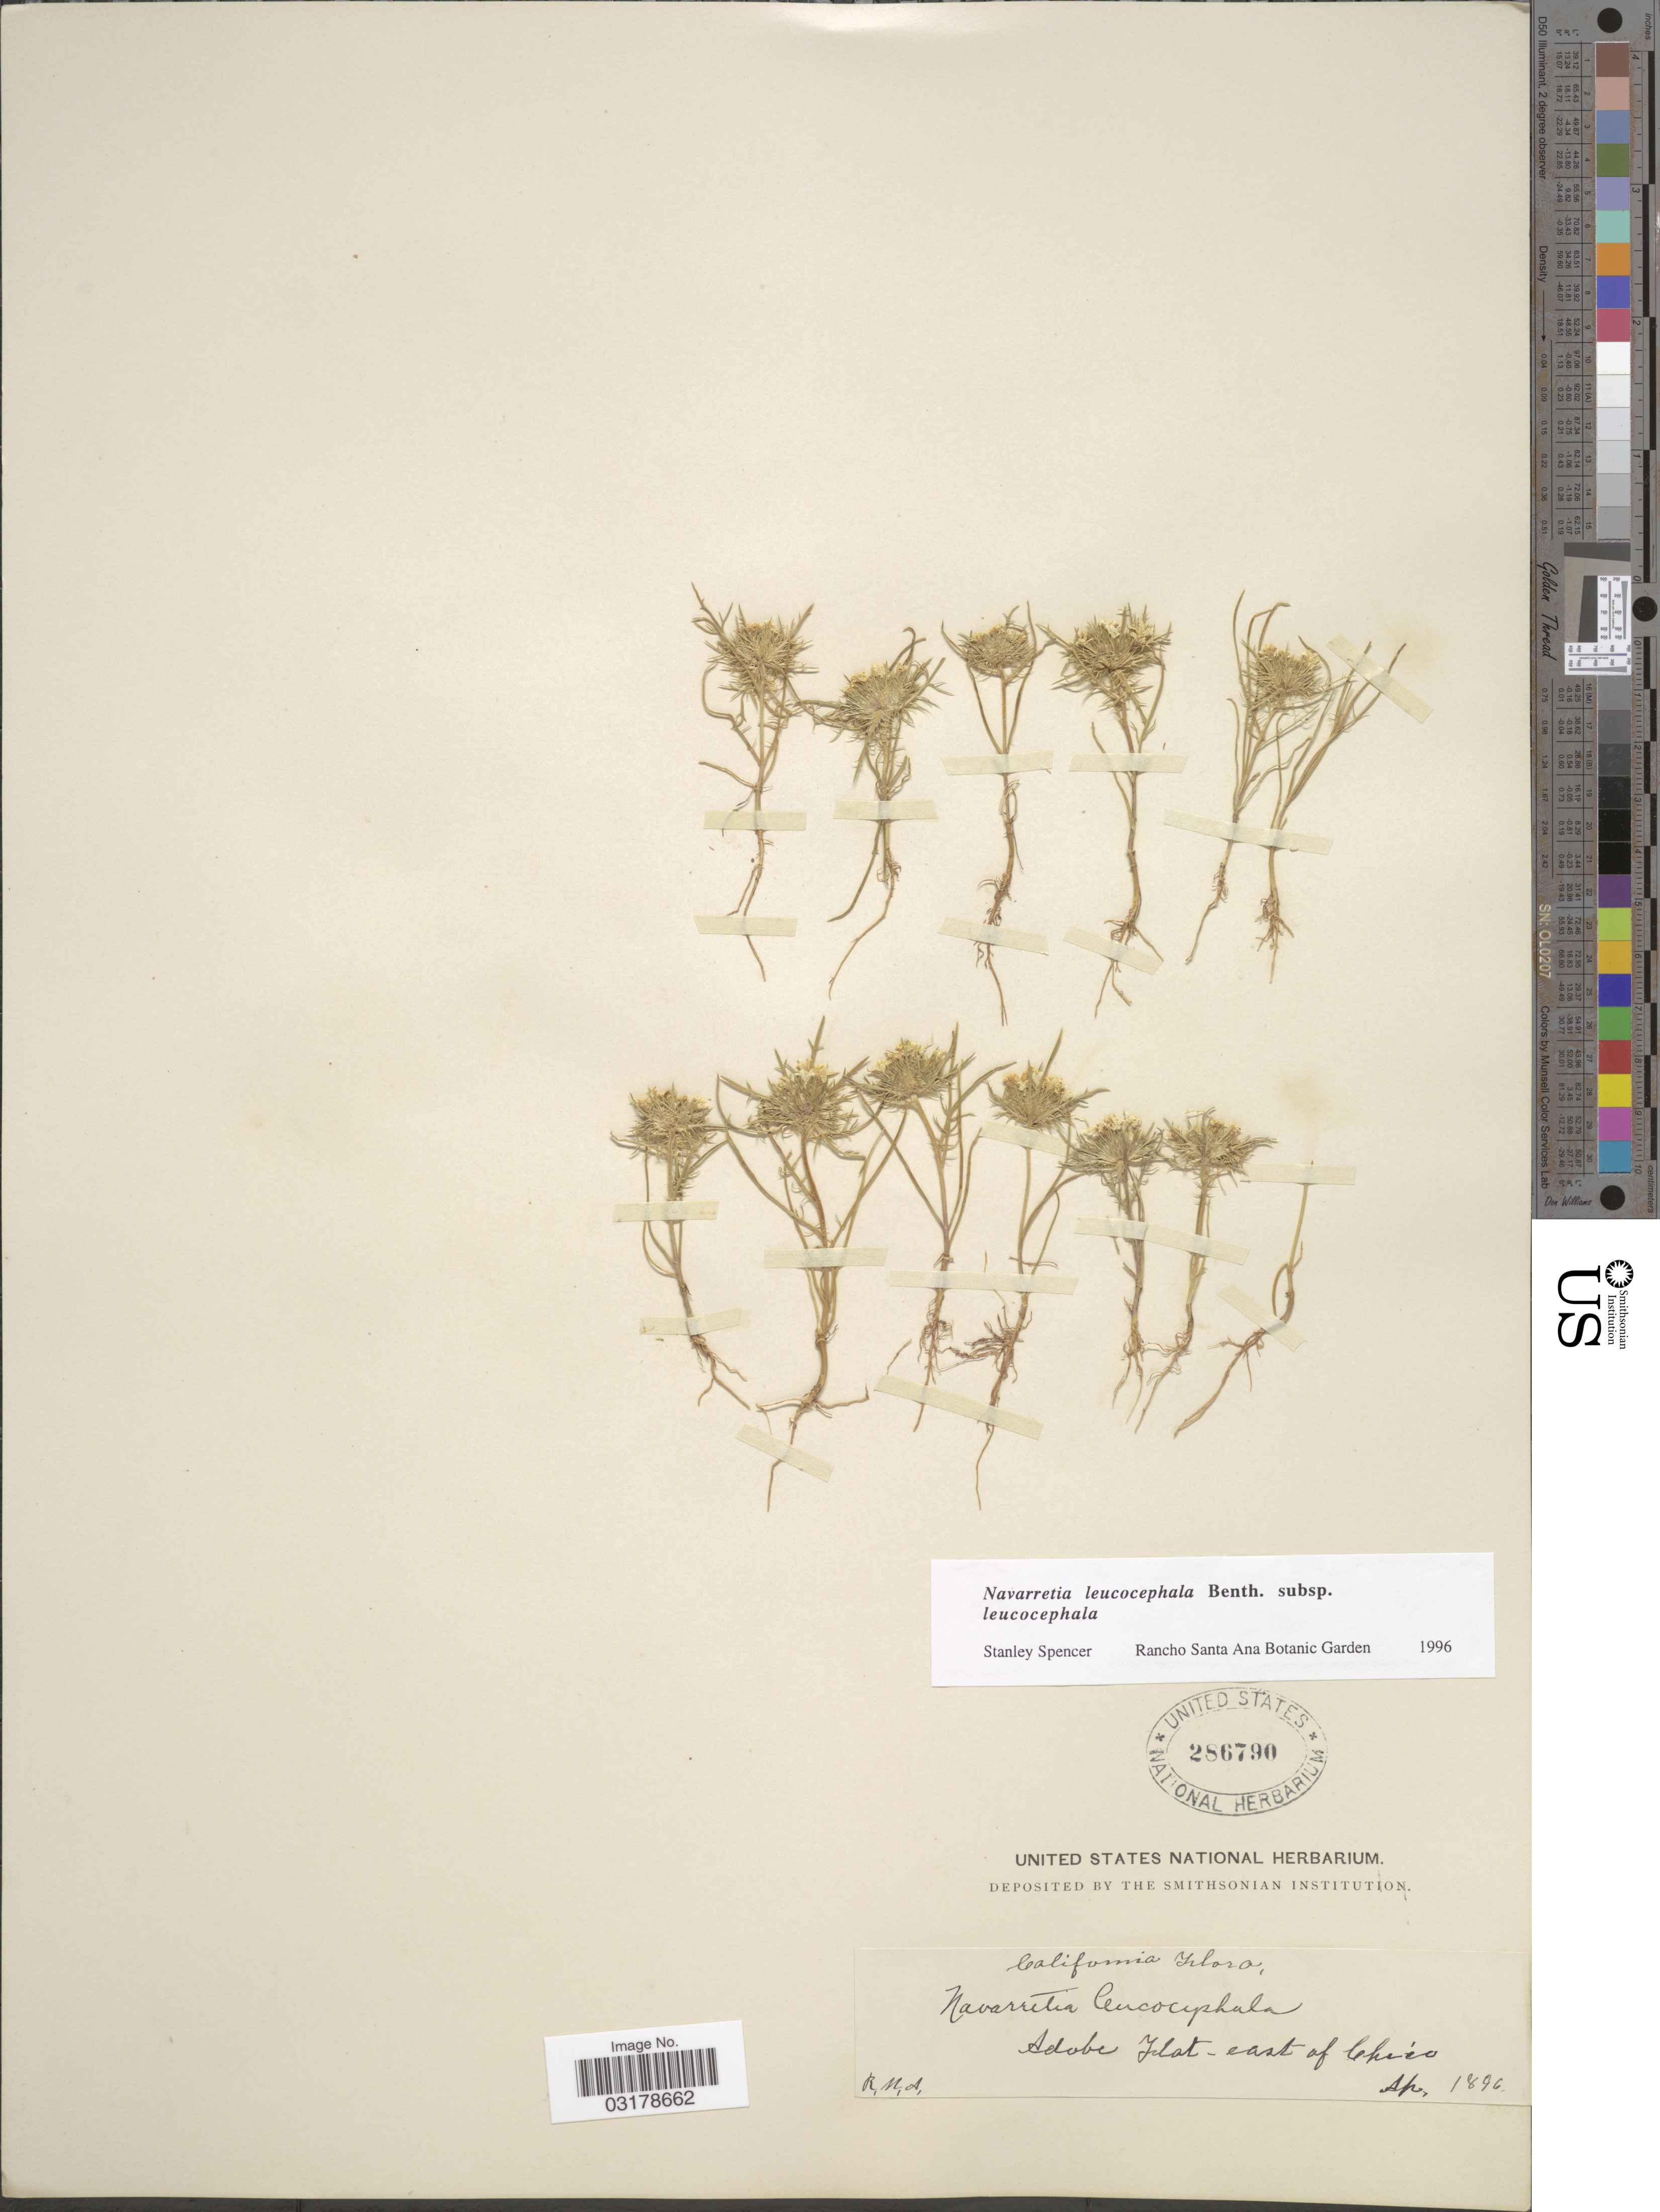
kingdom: Plantae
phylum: Tracheophyta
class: Magnoliopsida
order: Ericales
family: Polemoniaceae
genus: Navarretia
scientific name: Navarretia leucocephala subsp. leucocephala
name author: Benth.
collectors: R. M. A.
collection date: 1896-04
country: United States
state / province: California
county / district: Butte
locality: Adobe Flat-east of Chico.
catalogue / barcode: US 286790